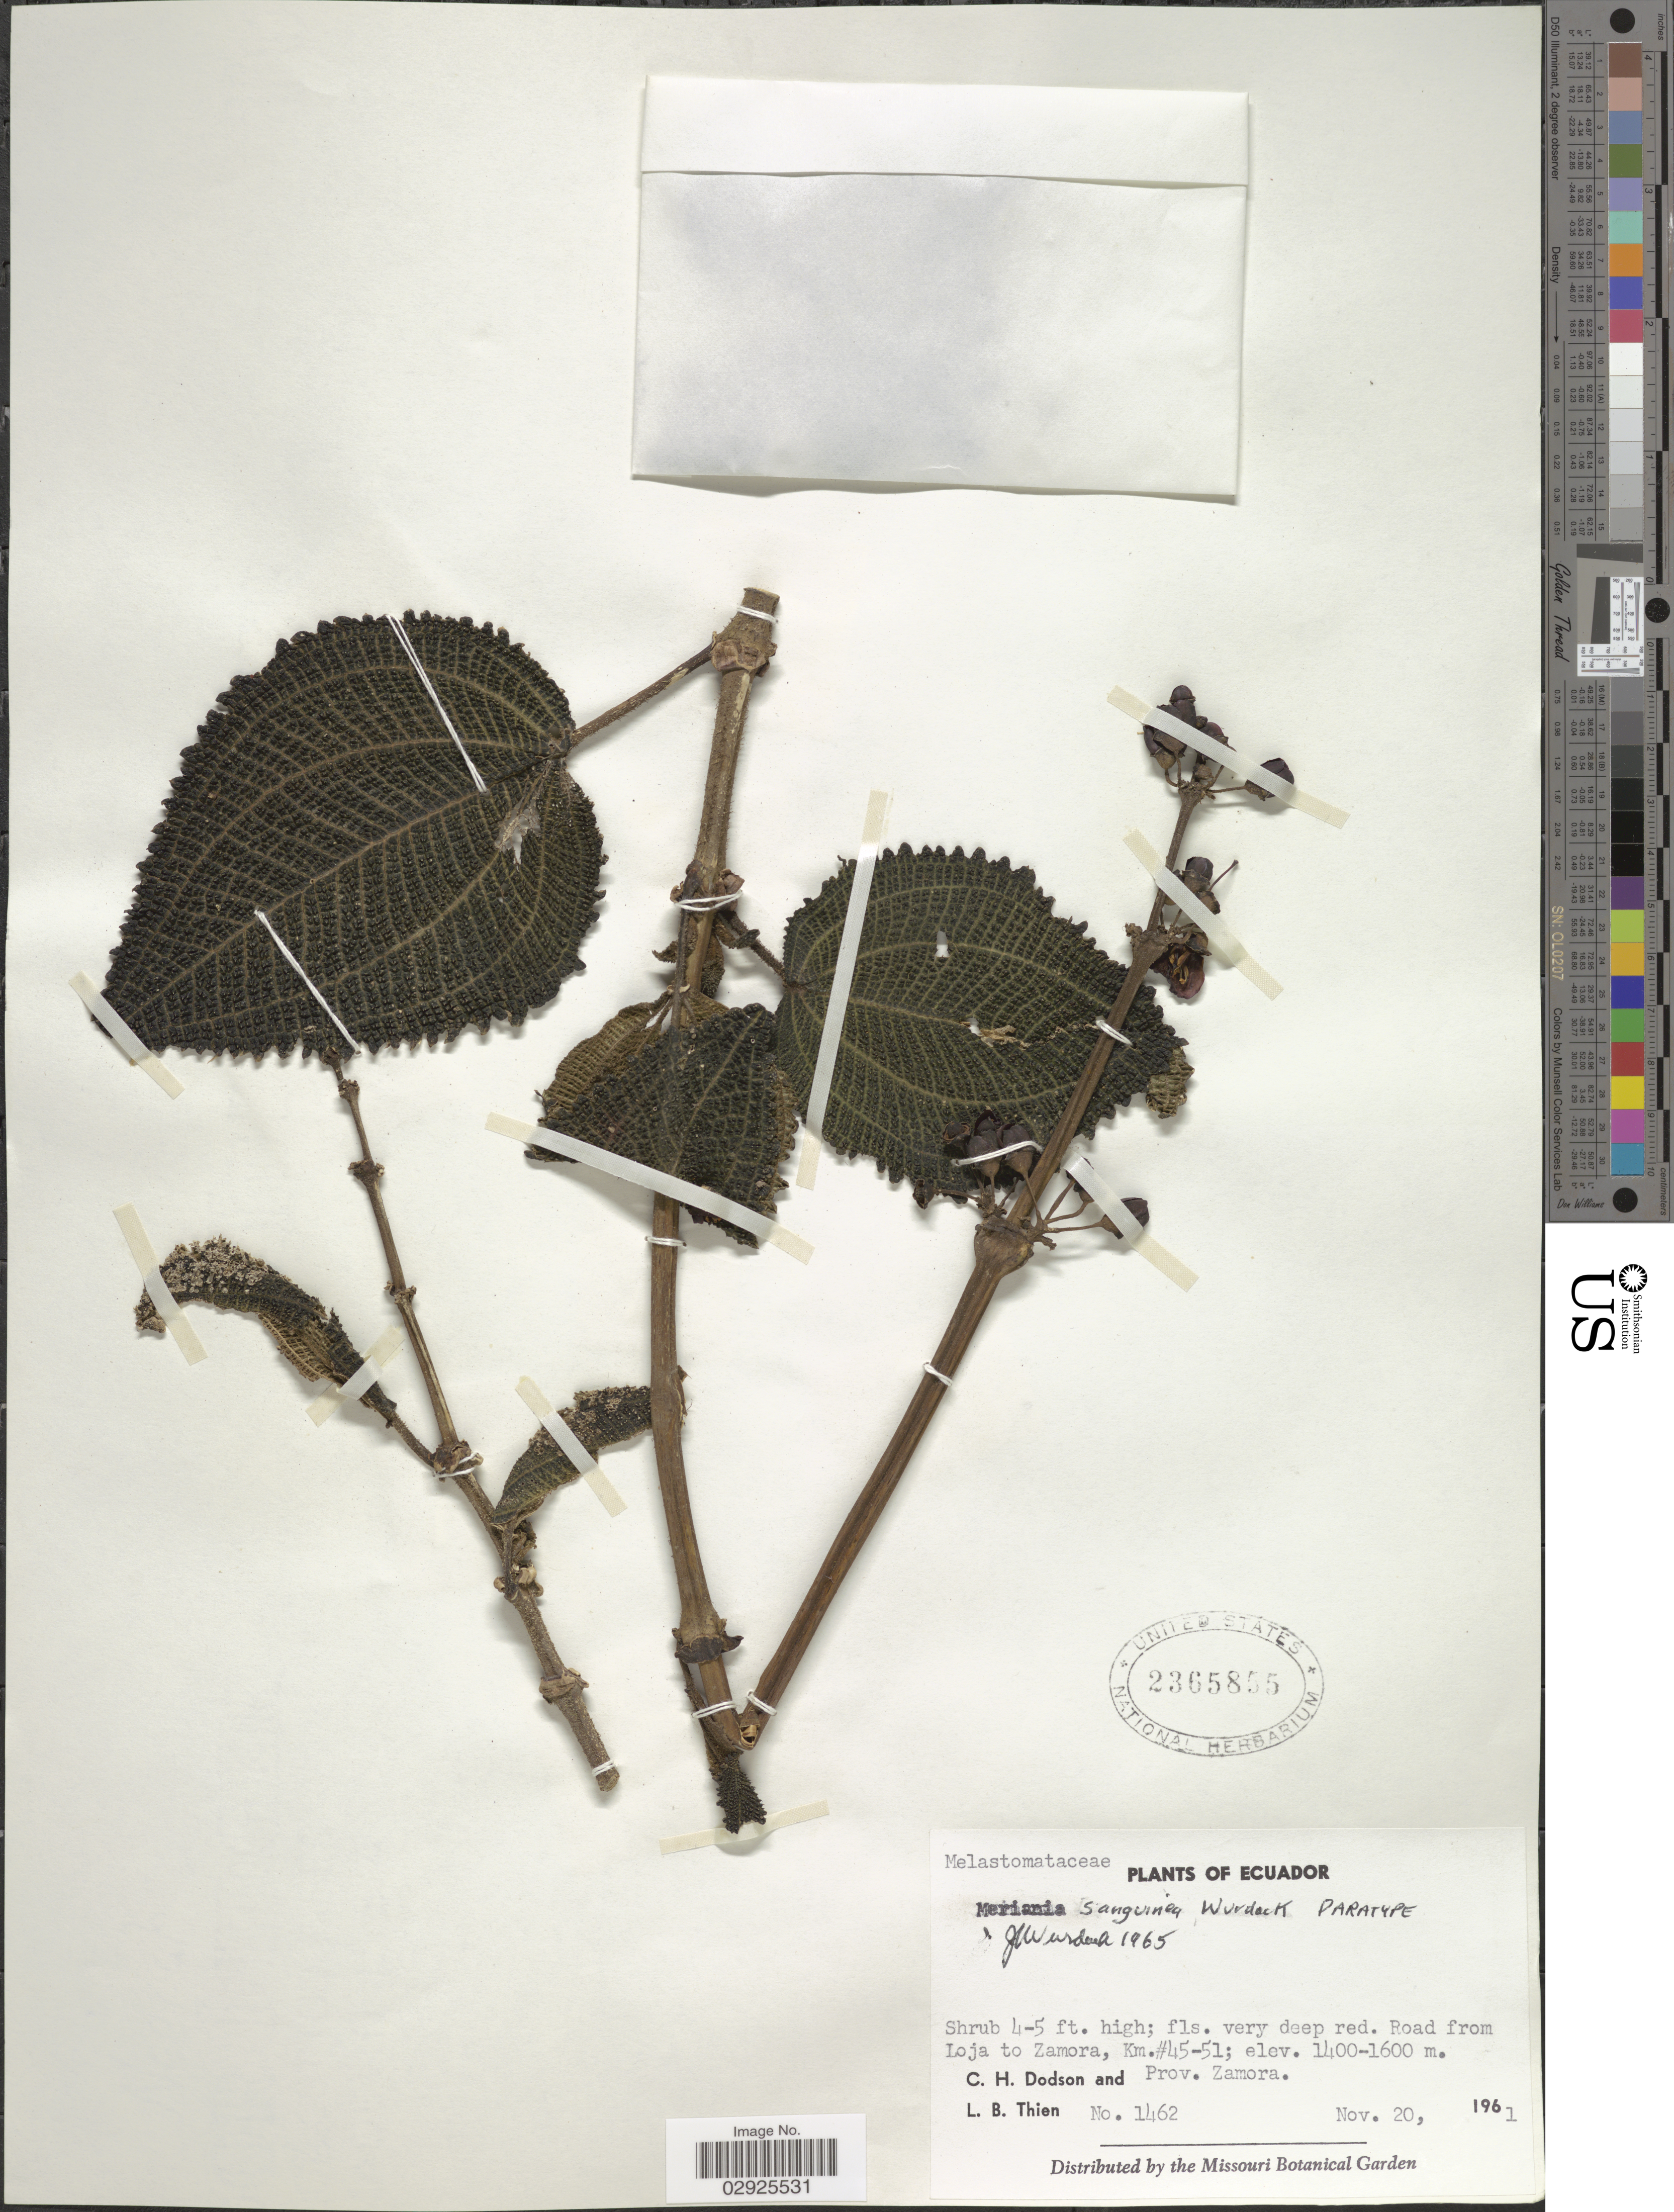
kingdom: Plantae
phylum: Tracheophyta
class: Magnoliopsida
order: Myrtales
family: Melastomataceae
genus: Meriania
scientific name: Meriania sanguinea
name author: Wurdack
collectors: C. H. Dodson & L. Thien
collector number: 1462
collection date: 1961-11-20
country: Ecuador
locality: Road from Loja to Zamora, Km.# 45-51, Prov. Zamora.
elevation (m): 1400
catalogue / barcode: US 2365855